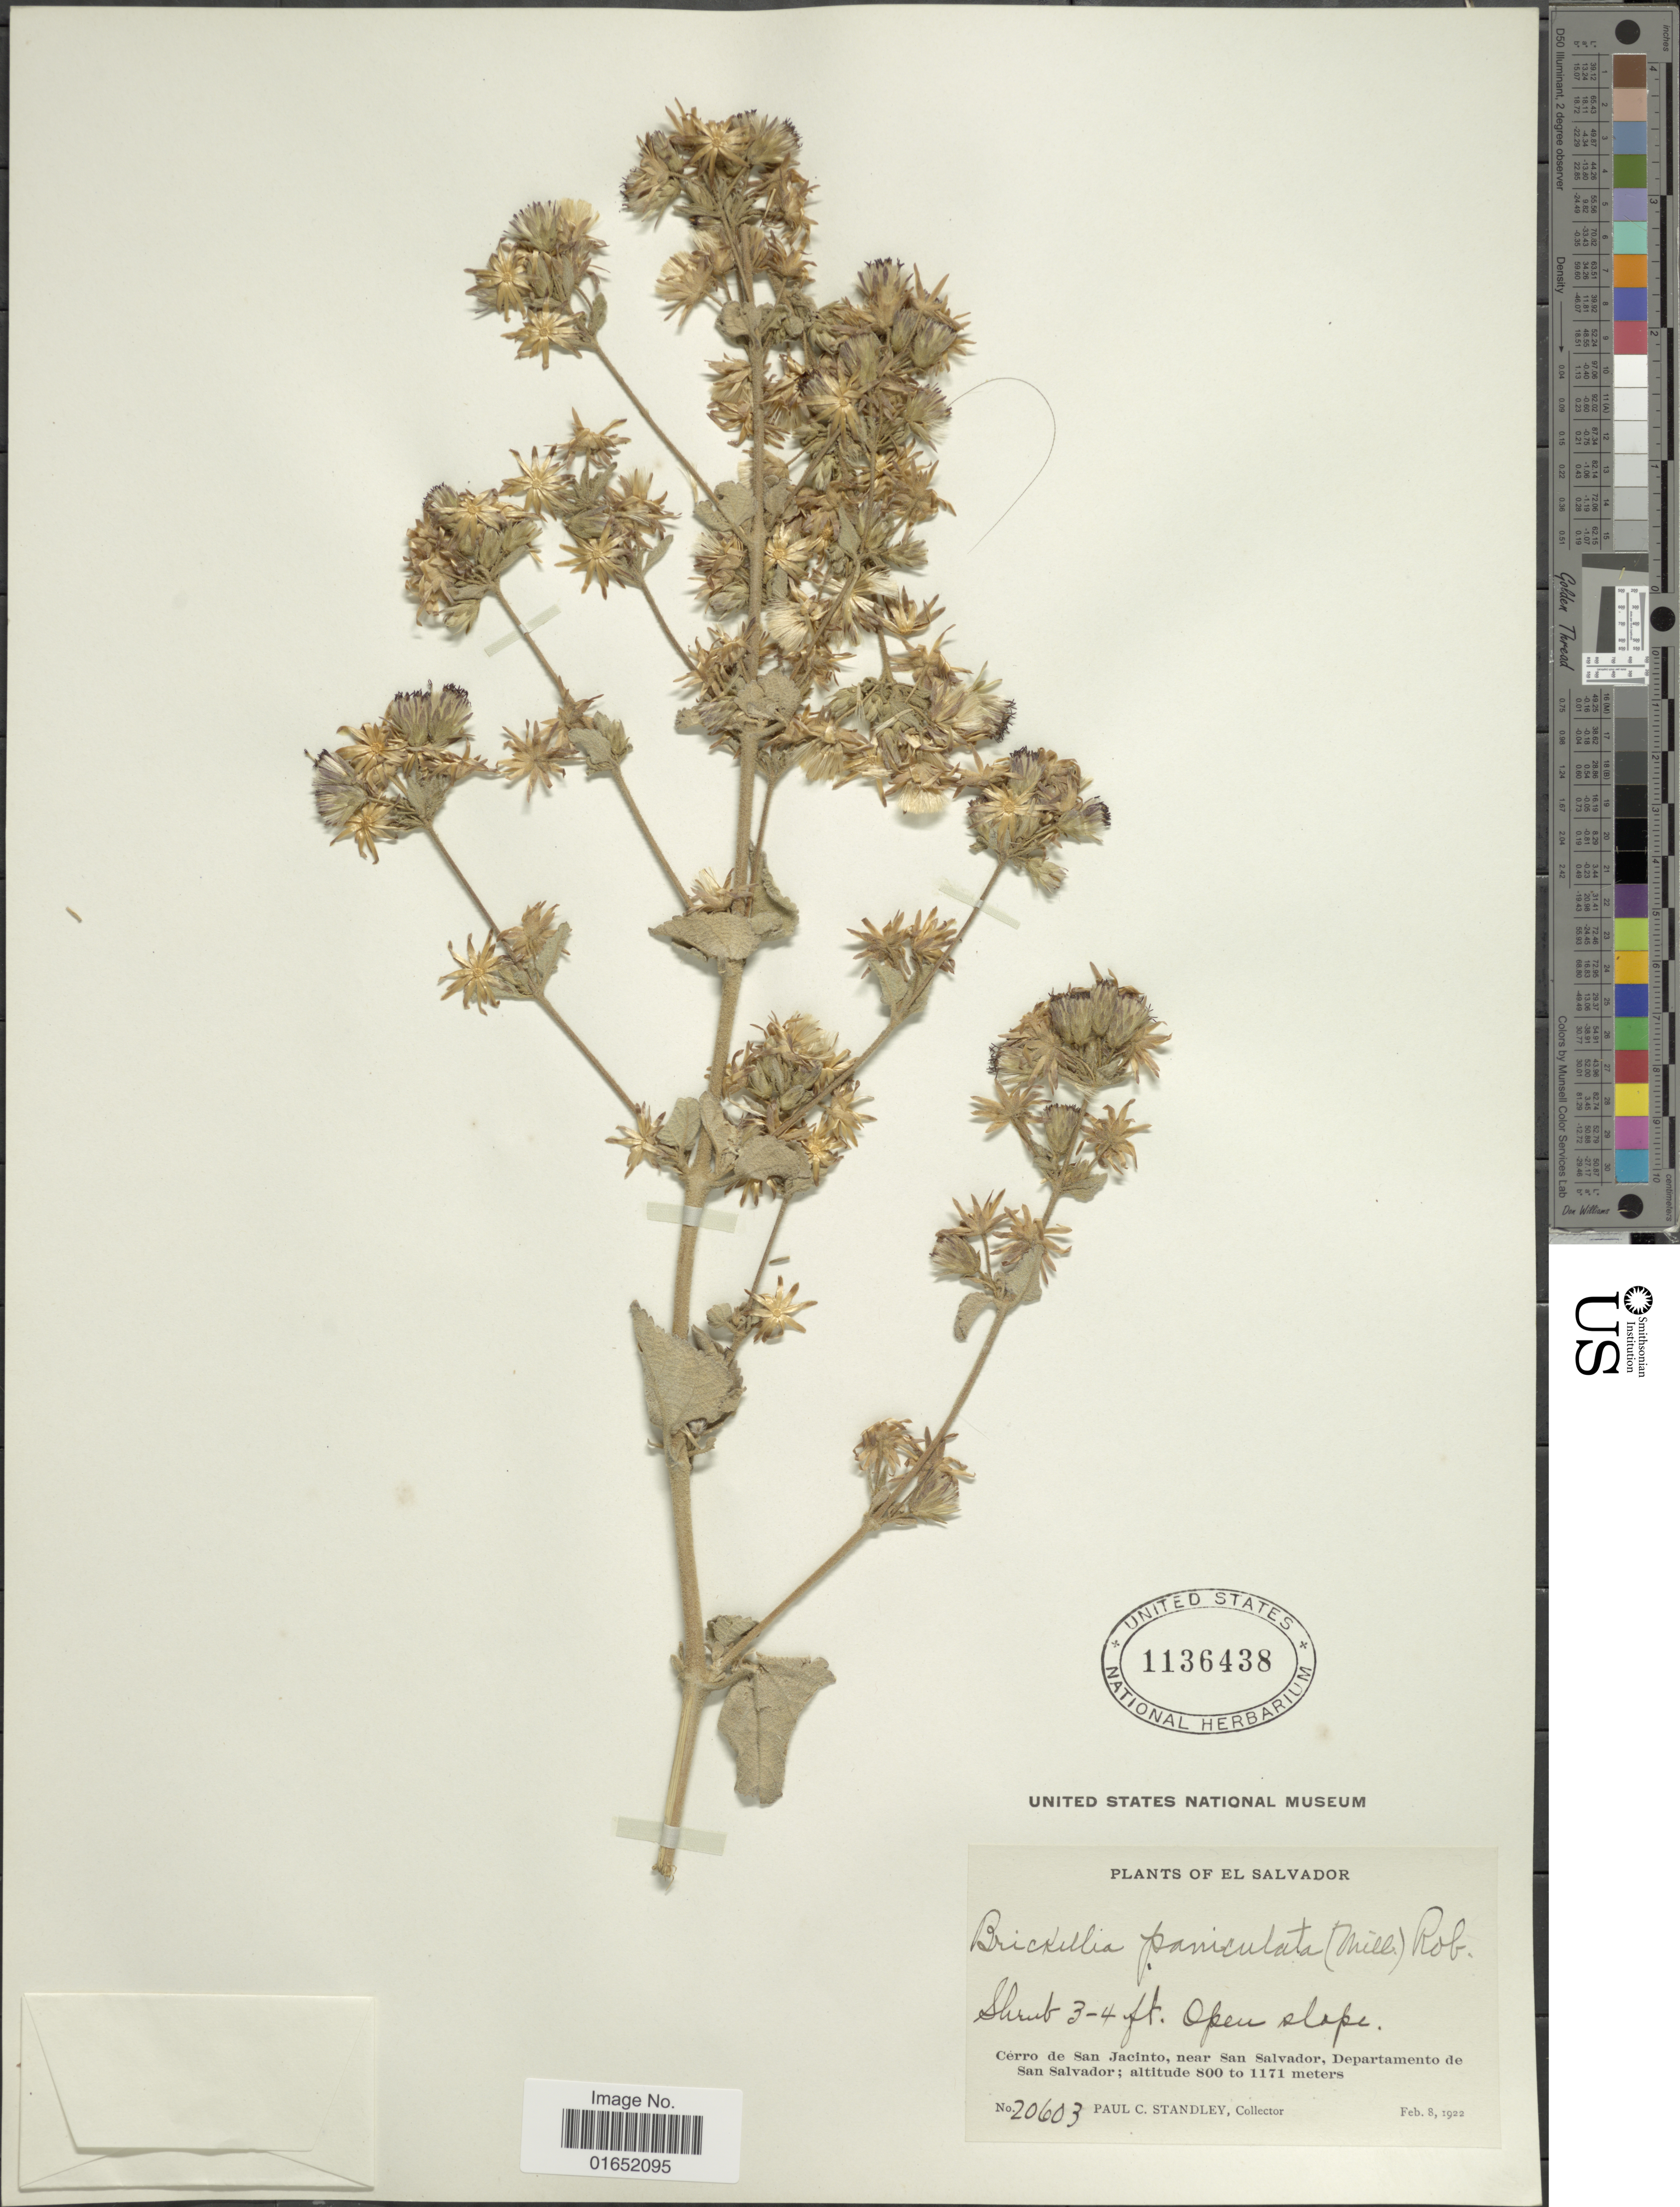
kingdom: Plantae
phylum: Tracheophyta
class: Magnoliopsida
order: Asterales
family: Asteraceae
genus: Brickellia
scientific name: Brickellia paniculata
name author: (Mill.) B.L. Rob.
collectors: P. C. Standley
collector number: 20603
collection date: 1922-02-08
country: El Salvador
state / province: San Salvador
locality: Cerro de San Juancito, near San Salvador, Departamento de San Salvador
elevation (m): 800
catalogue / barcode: US 1136438